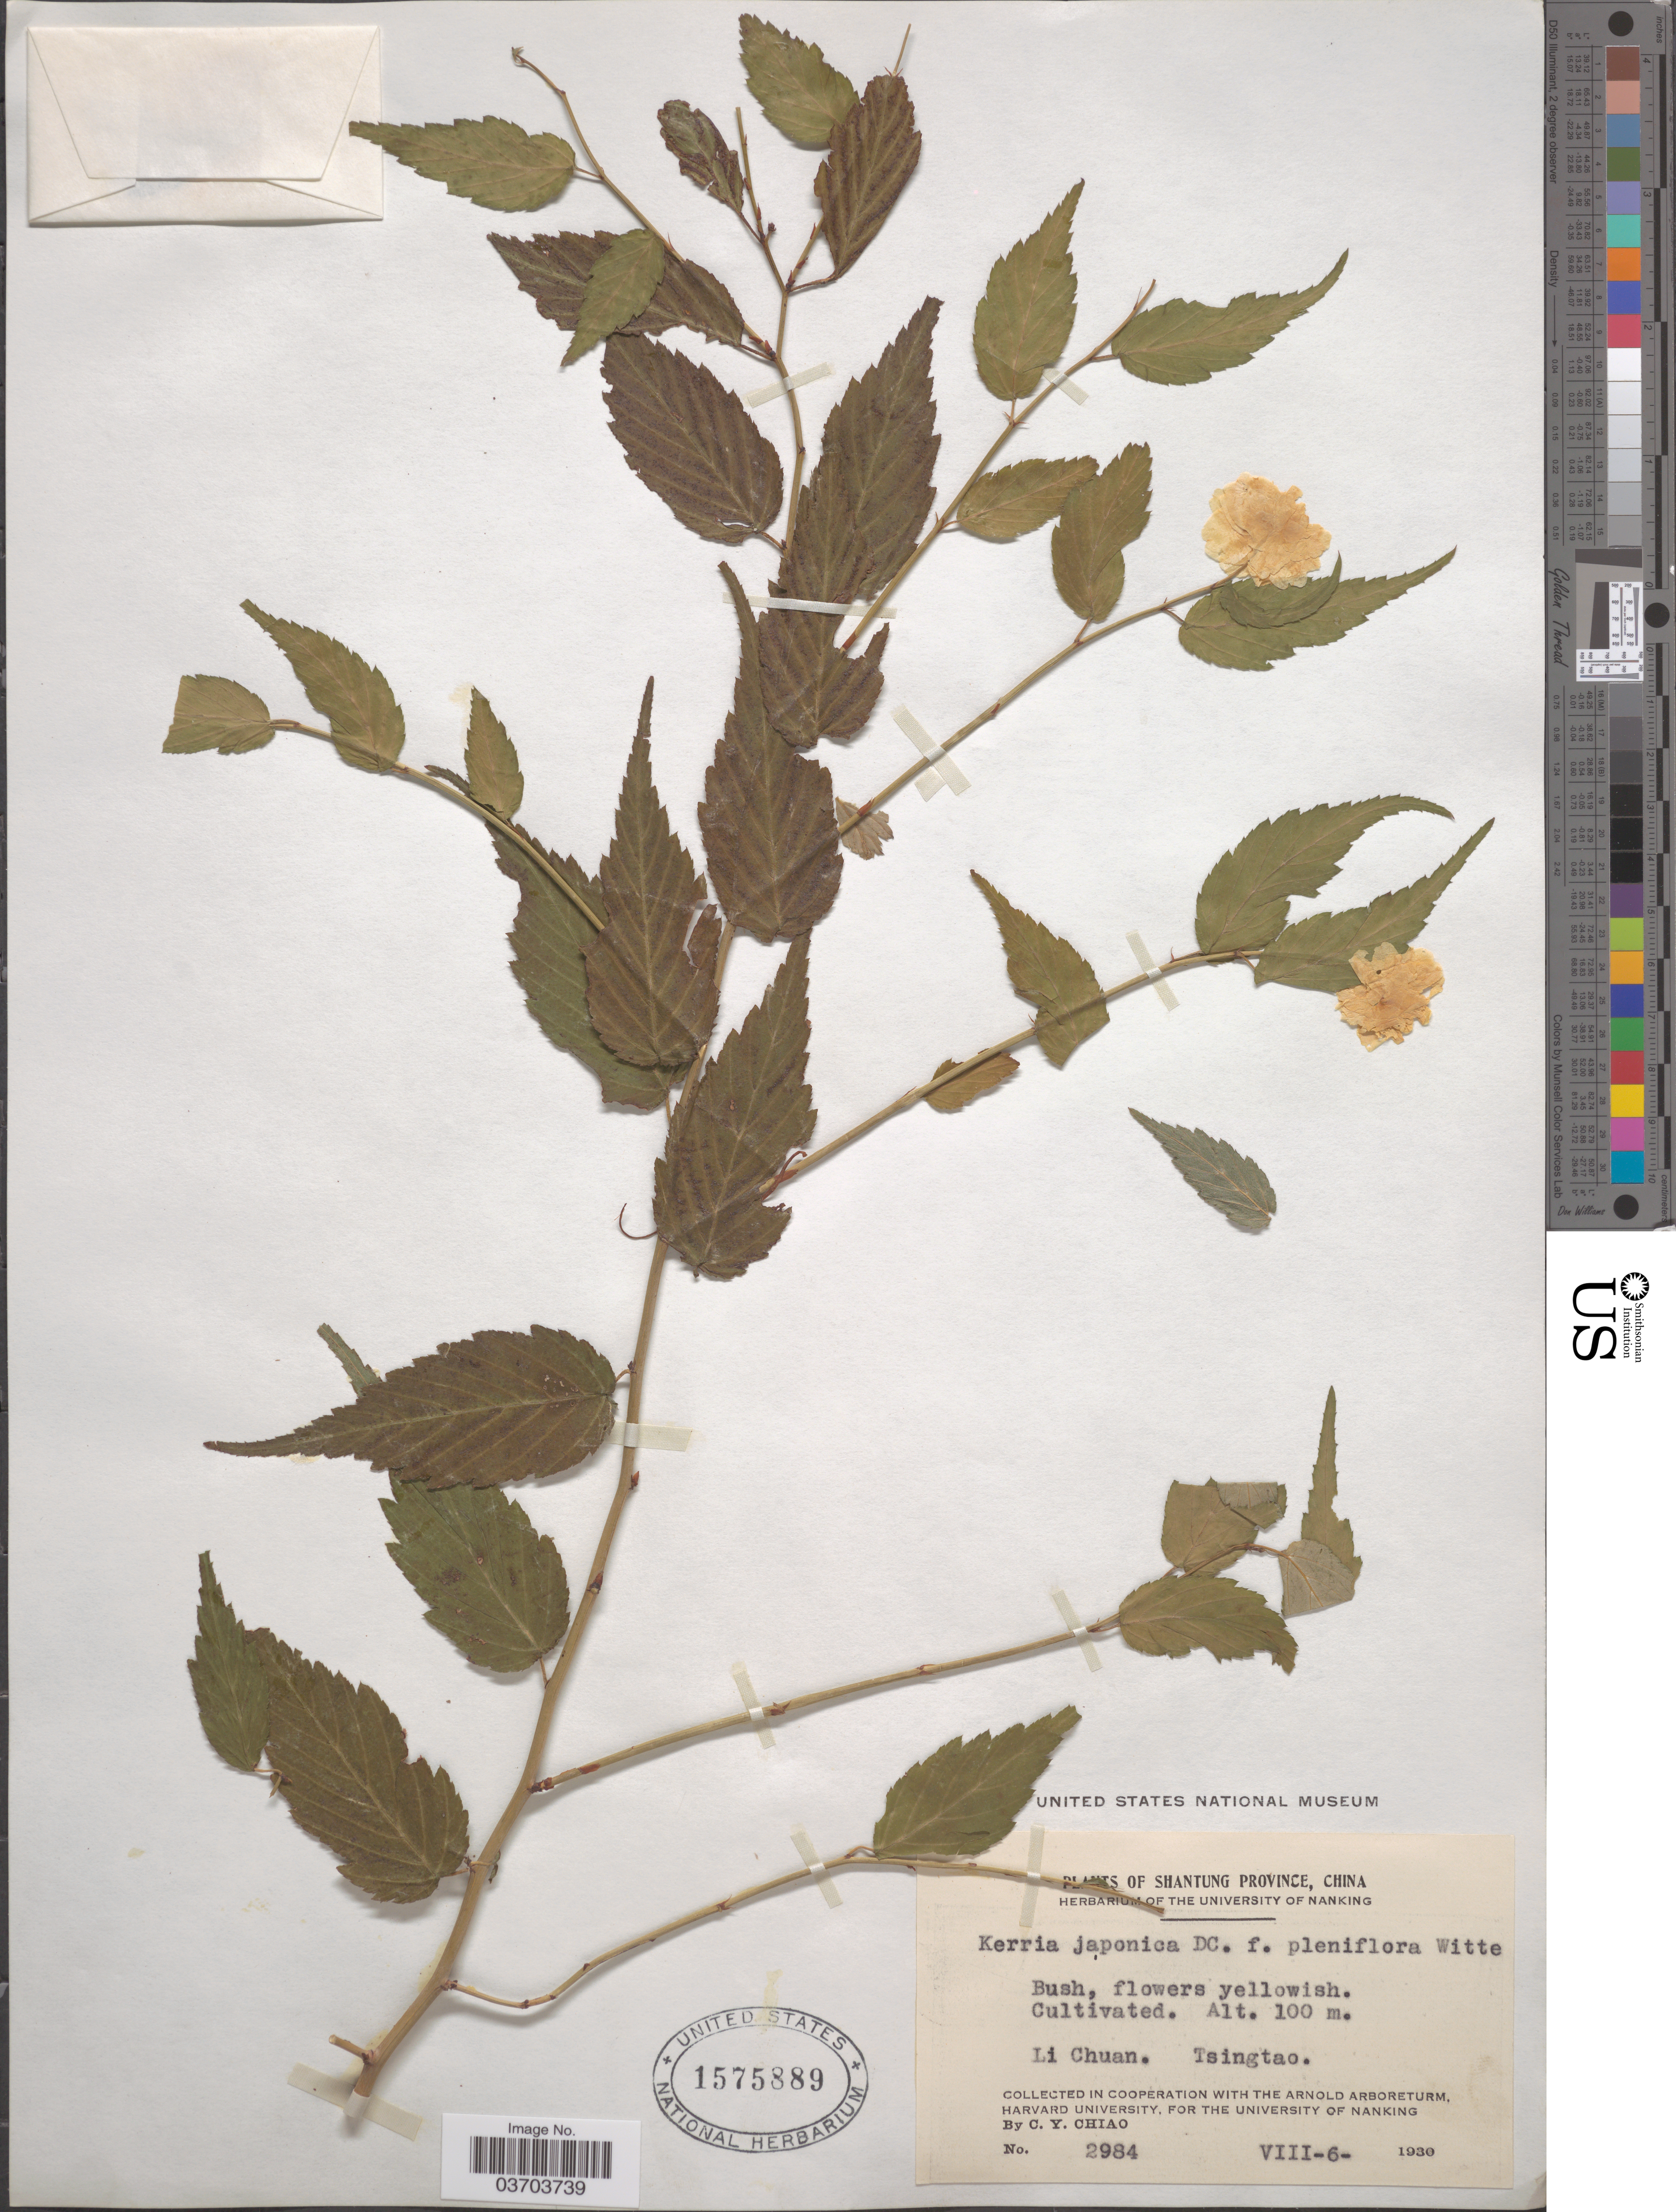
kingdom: Plantae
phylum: Tracheophyta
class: Magnoliopsida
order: Rosales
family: Rosaceae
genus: Kerria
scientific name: Kerria japonica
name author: (L.) DC.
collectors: C. Y. Chiao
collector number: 2984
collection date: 1930-08-06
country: China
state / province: Shandong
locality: Shantung Province. Li Chuan. Tsingtao.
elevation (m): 100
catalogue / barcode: US 1575889